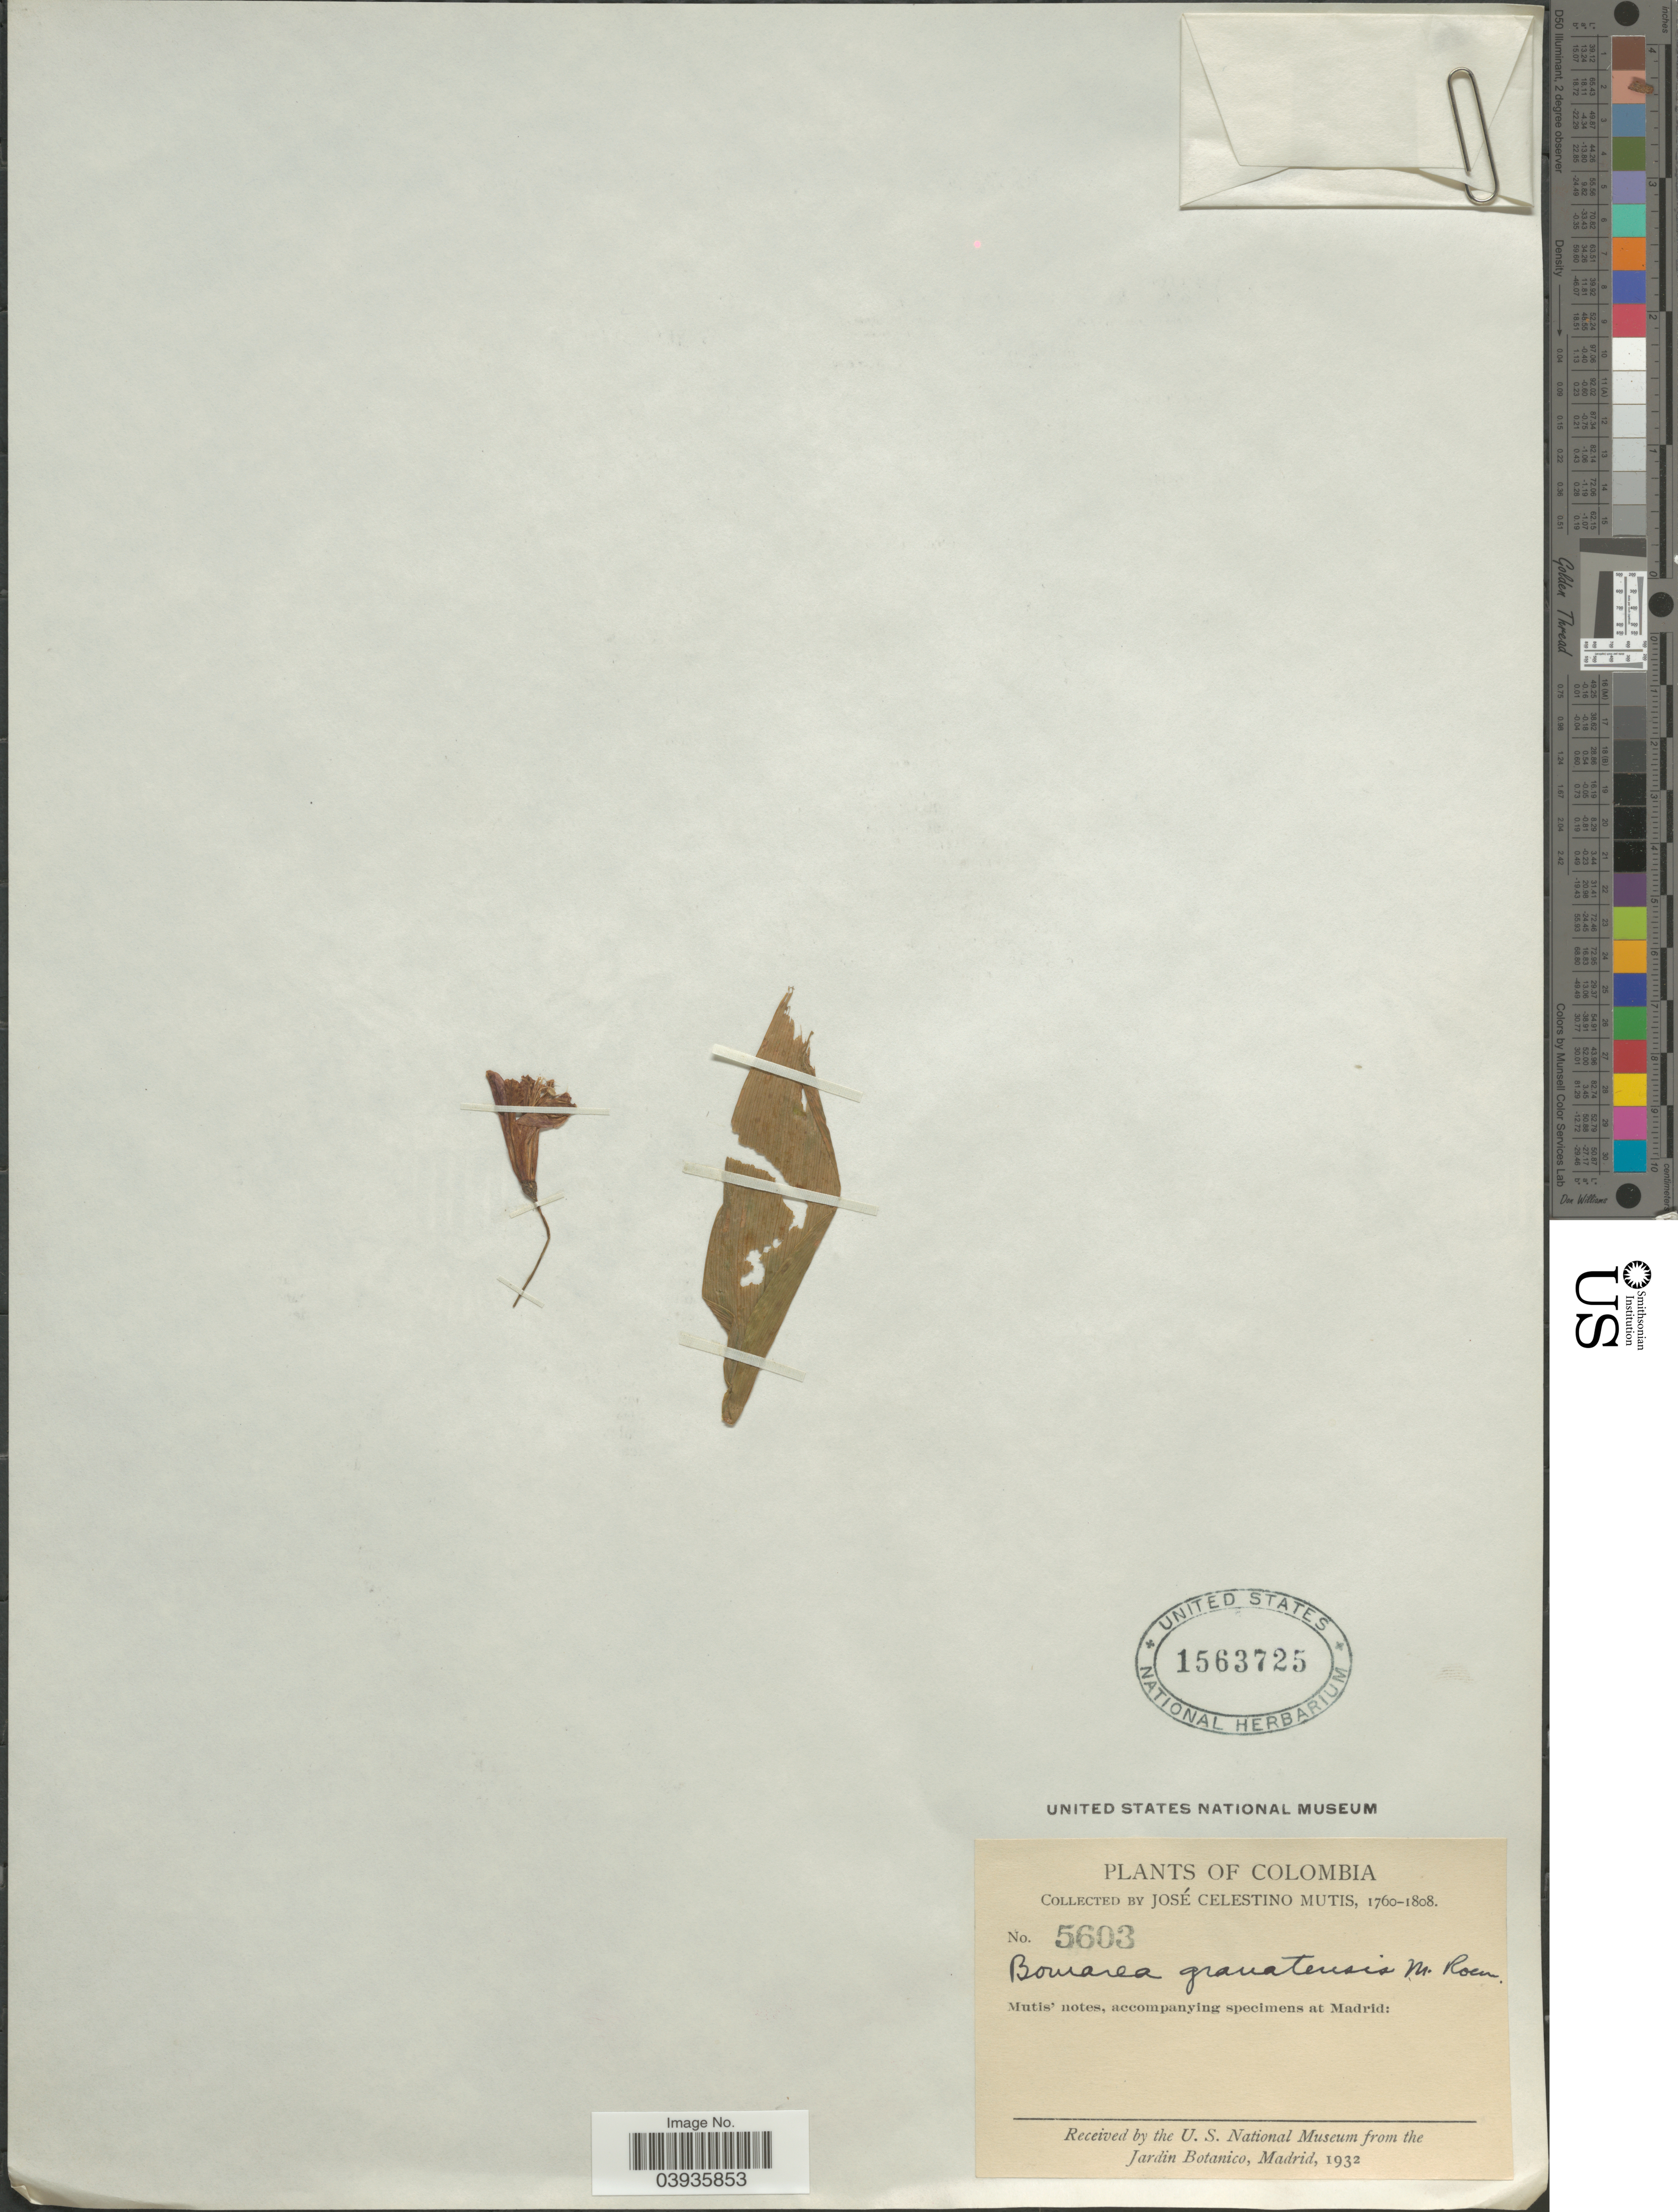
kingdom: Plantae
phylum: Tracheophyta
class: Liliopsida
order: Liliales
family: Alstroemeriaceae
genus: Bomarea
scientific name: Bomarea granatensis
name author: M. Roem.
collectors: J. C. B. Mutis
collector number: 5603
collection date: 1760/1808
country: Colombia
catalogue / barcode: US 1563725